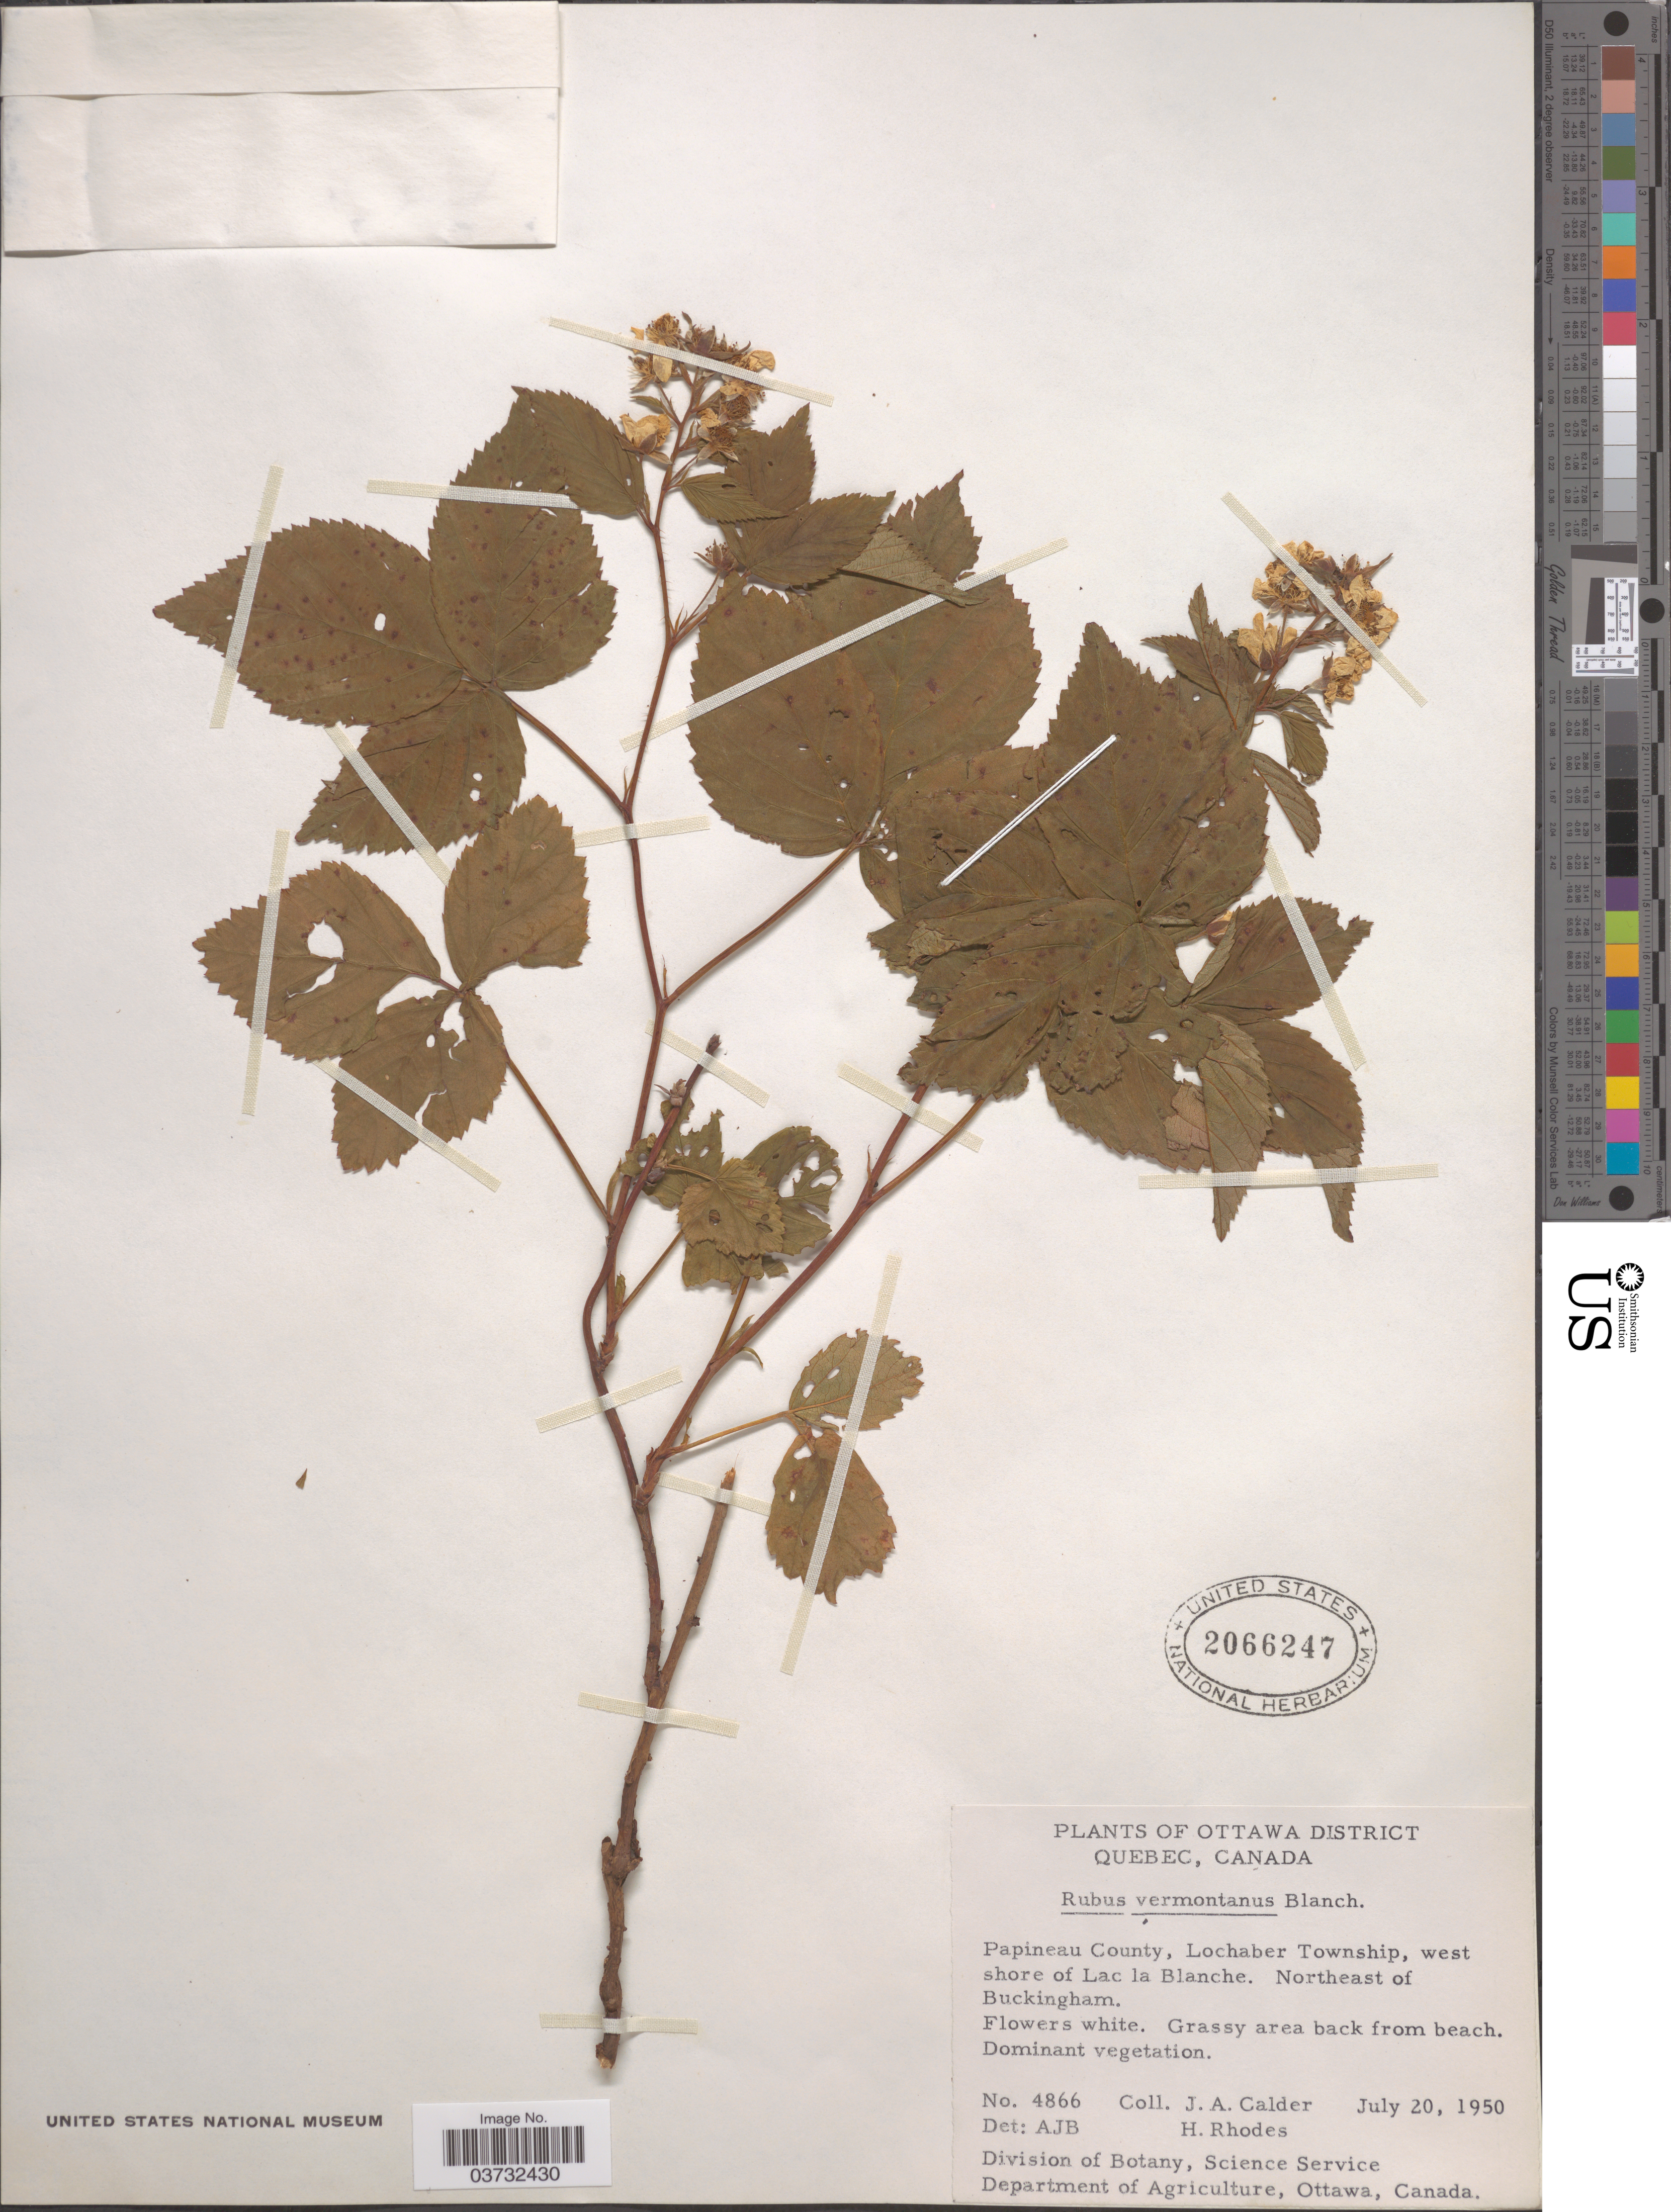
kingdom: Plantae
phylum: Tracheophyta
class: Magnoliopsida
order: Rosales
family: Rosaceae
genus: Rubus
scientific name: Rubus vermontanus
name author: Blanch.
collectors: J. A. Calder & H. Rhodes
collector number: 4866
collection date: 1950-07-20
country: Canada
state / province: Quebec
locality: Ottawa District. Papineau County, Lochaber Township, west shore of Lac la Blanche. Northeast of Buckingham. Grassy area back from beach.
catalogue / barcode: US 2066247